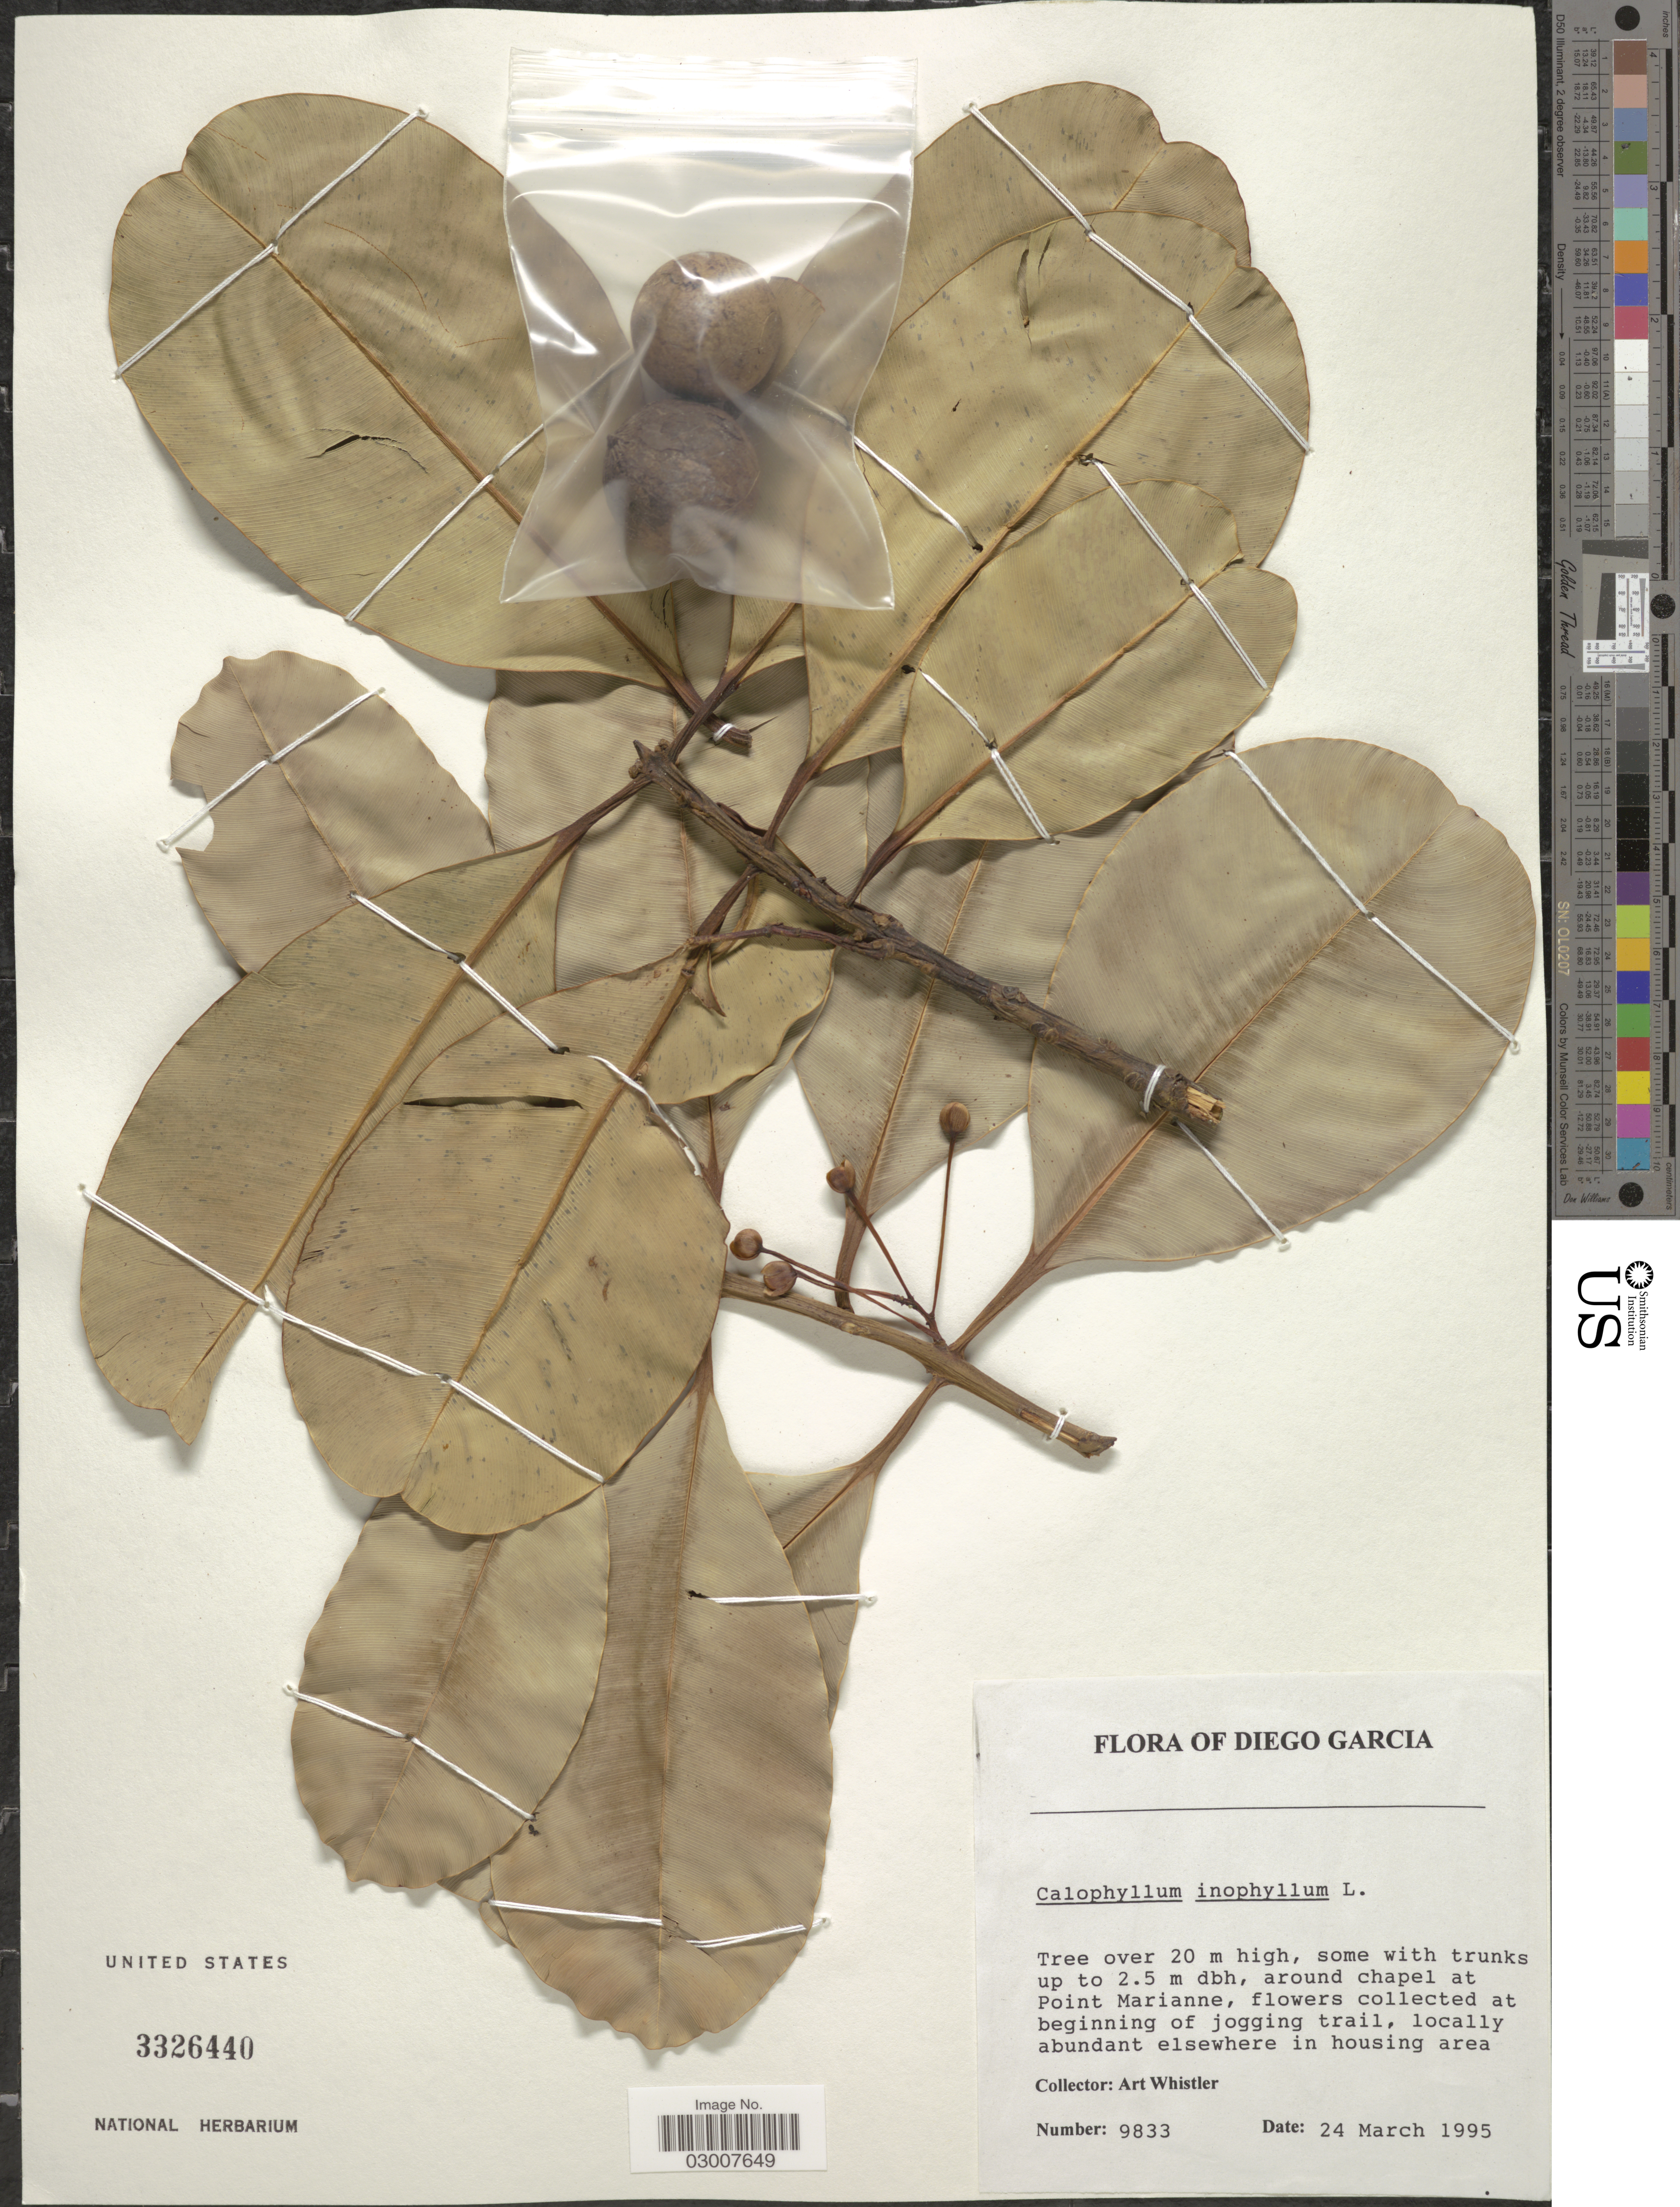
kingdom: Plantae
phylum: Tracheophyta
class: Magnoliopsida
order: Malpighiales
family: Calophyllaceae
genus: Calophyllum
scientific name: Calophyllum inophyllum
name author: L.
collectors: A. Whistler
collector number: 9833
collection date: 1995-03-24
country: British Indian Ocean Territory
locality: Diego Garcia. Around chapel at Point Marianne.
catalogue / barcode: US 3326440